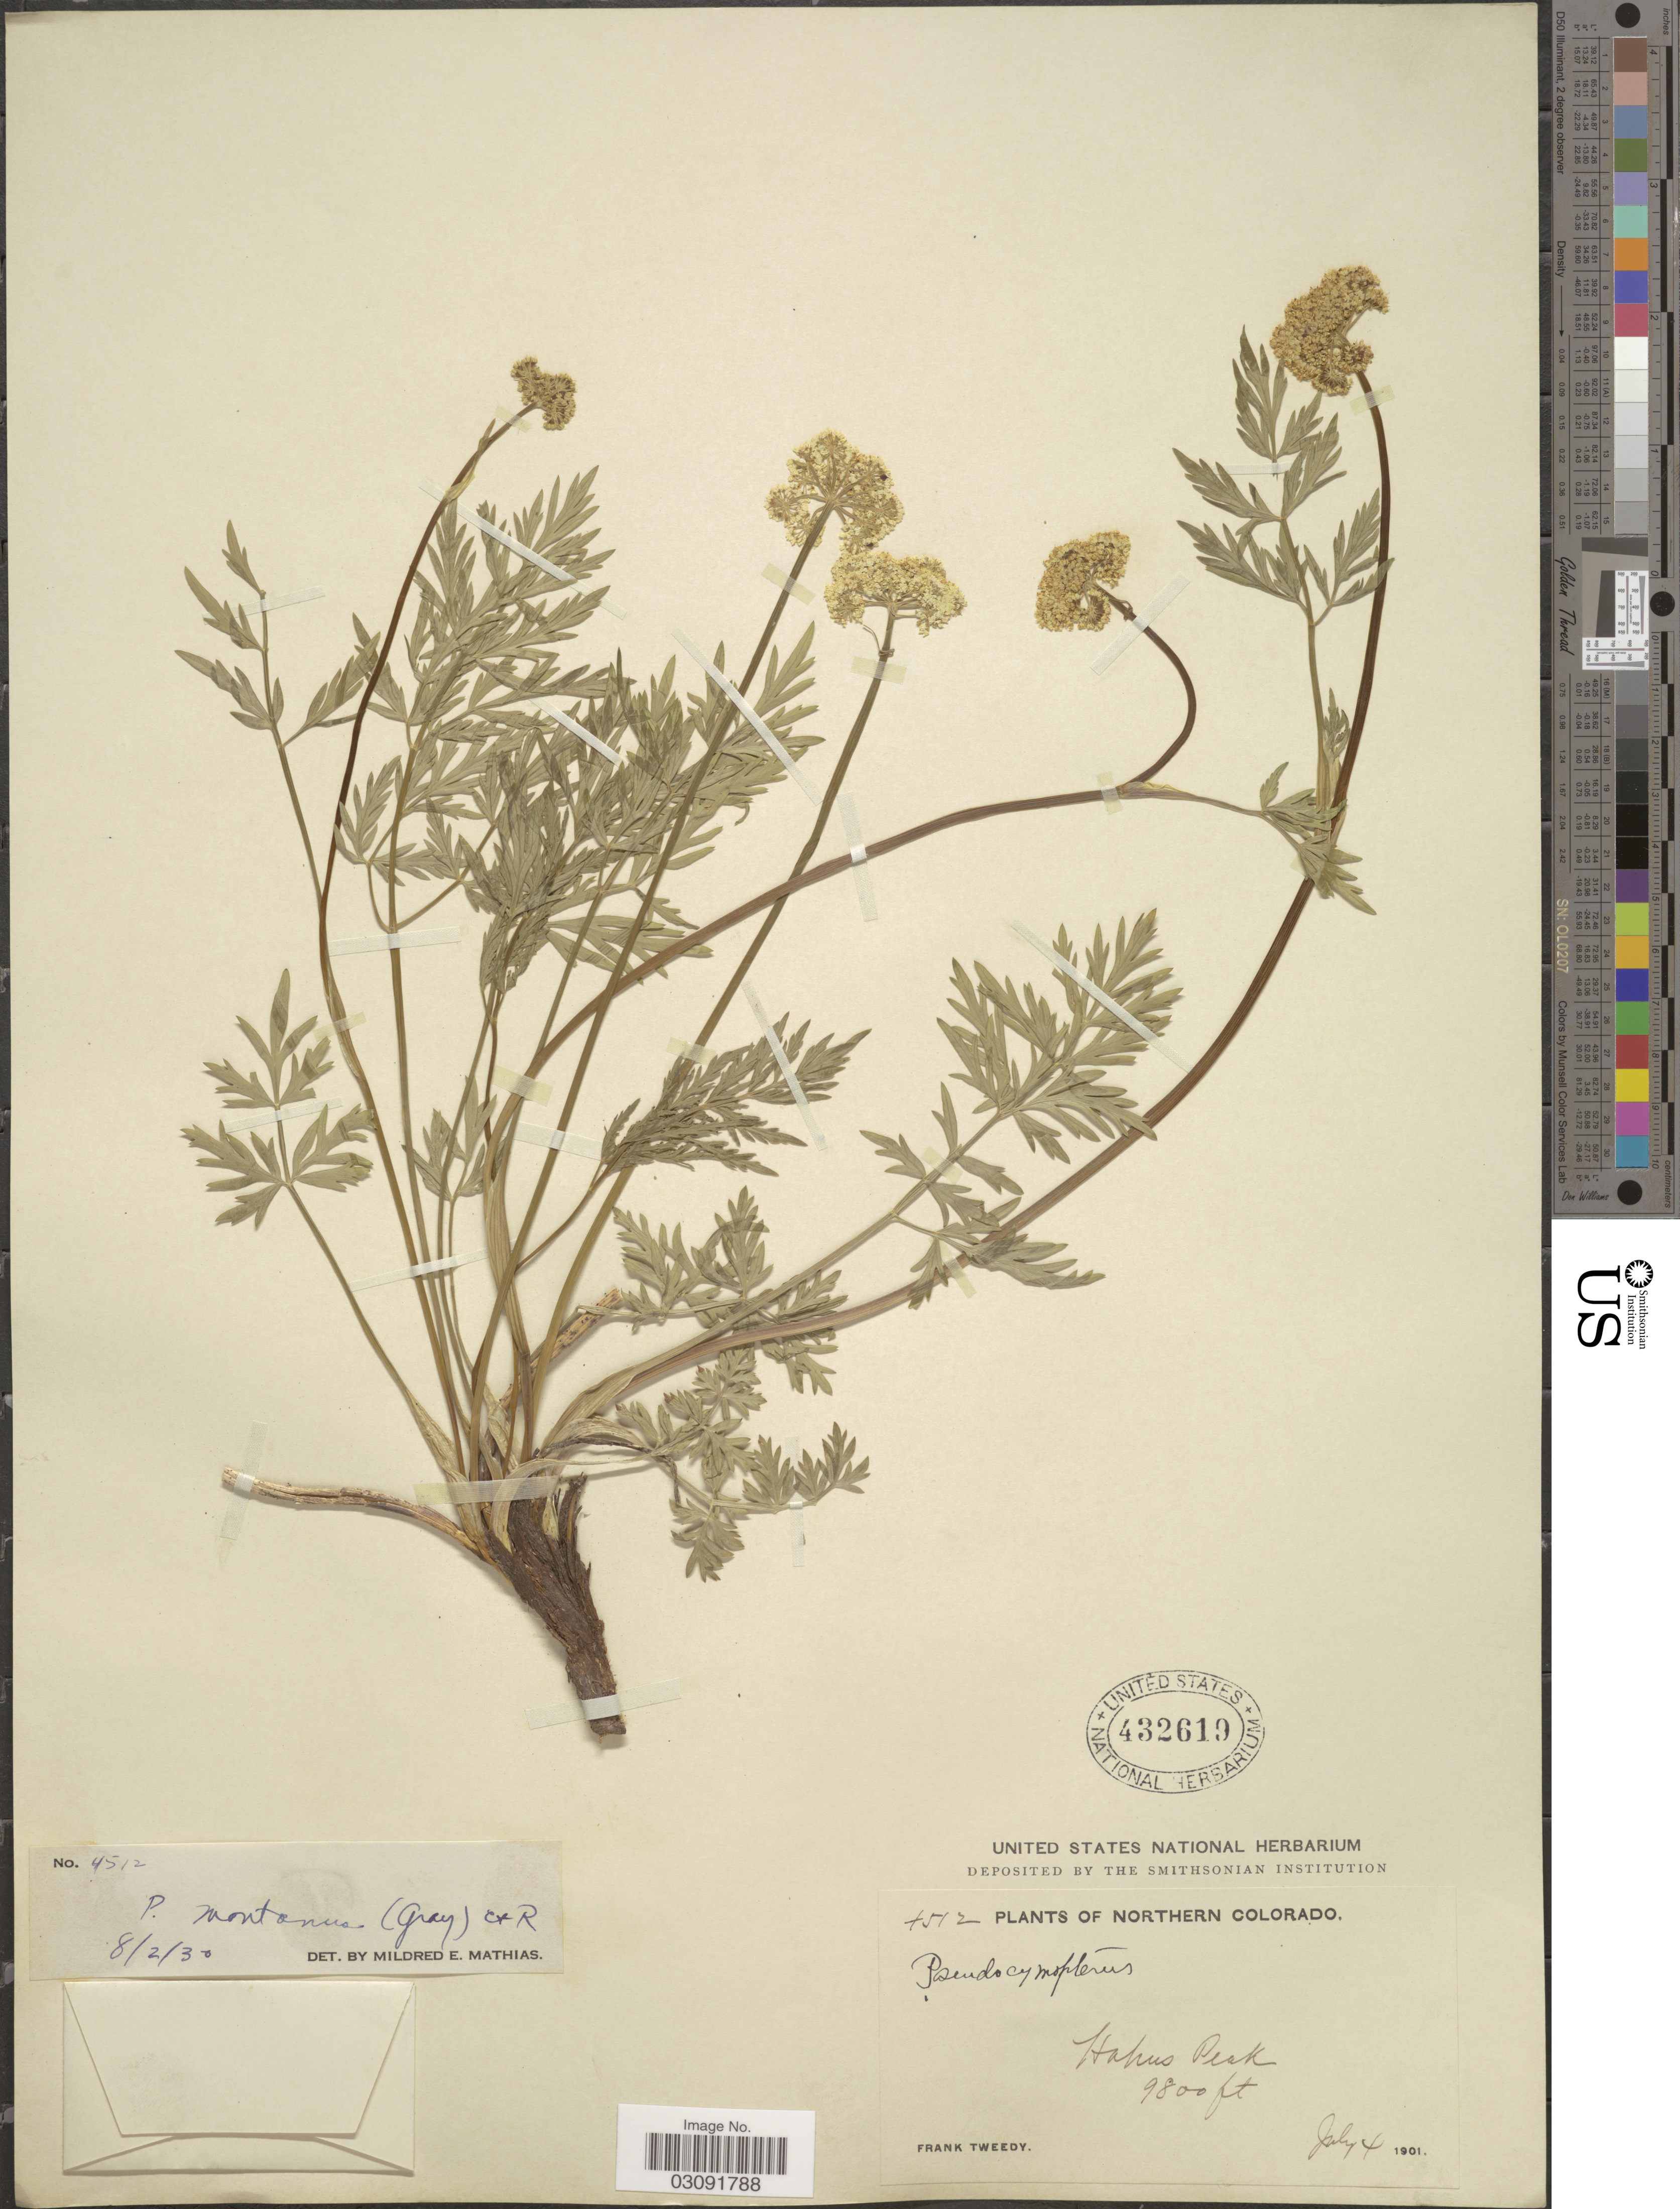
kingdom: Plantae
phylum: Tracheophyta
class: Magnoliopsida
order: Apiales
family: Apiaceae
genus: Pseudocymopterus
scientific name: Pseudocymopterus montanus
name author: (A. Gray) J.M. Coult. & Rose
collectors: F. Tweedy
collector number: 4512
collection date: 1901-07-04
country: United States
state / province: Colorado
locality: Northern Colorado, Hahns Peak.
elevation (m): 2987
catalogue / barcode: US 432619